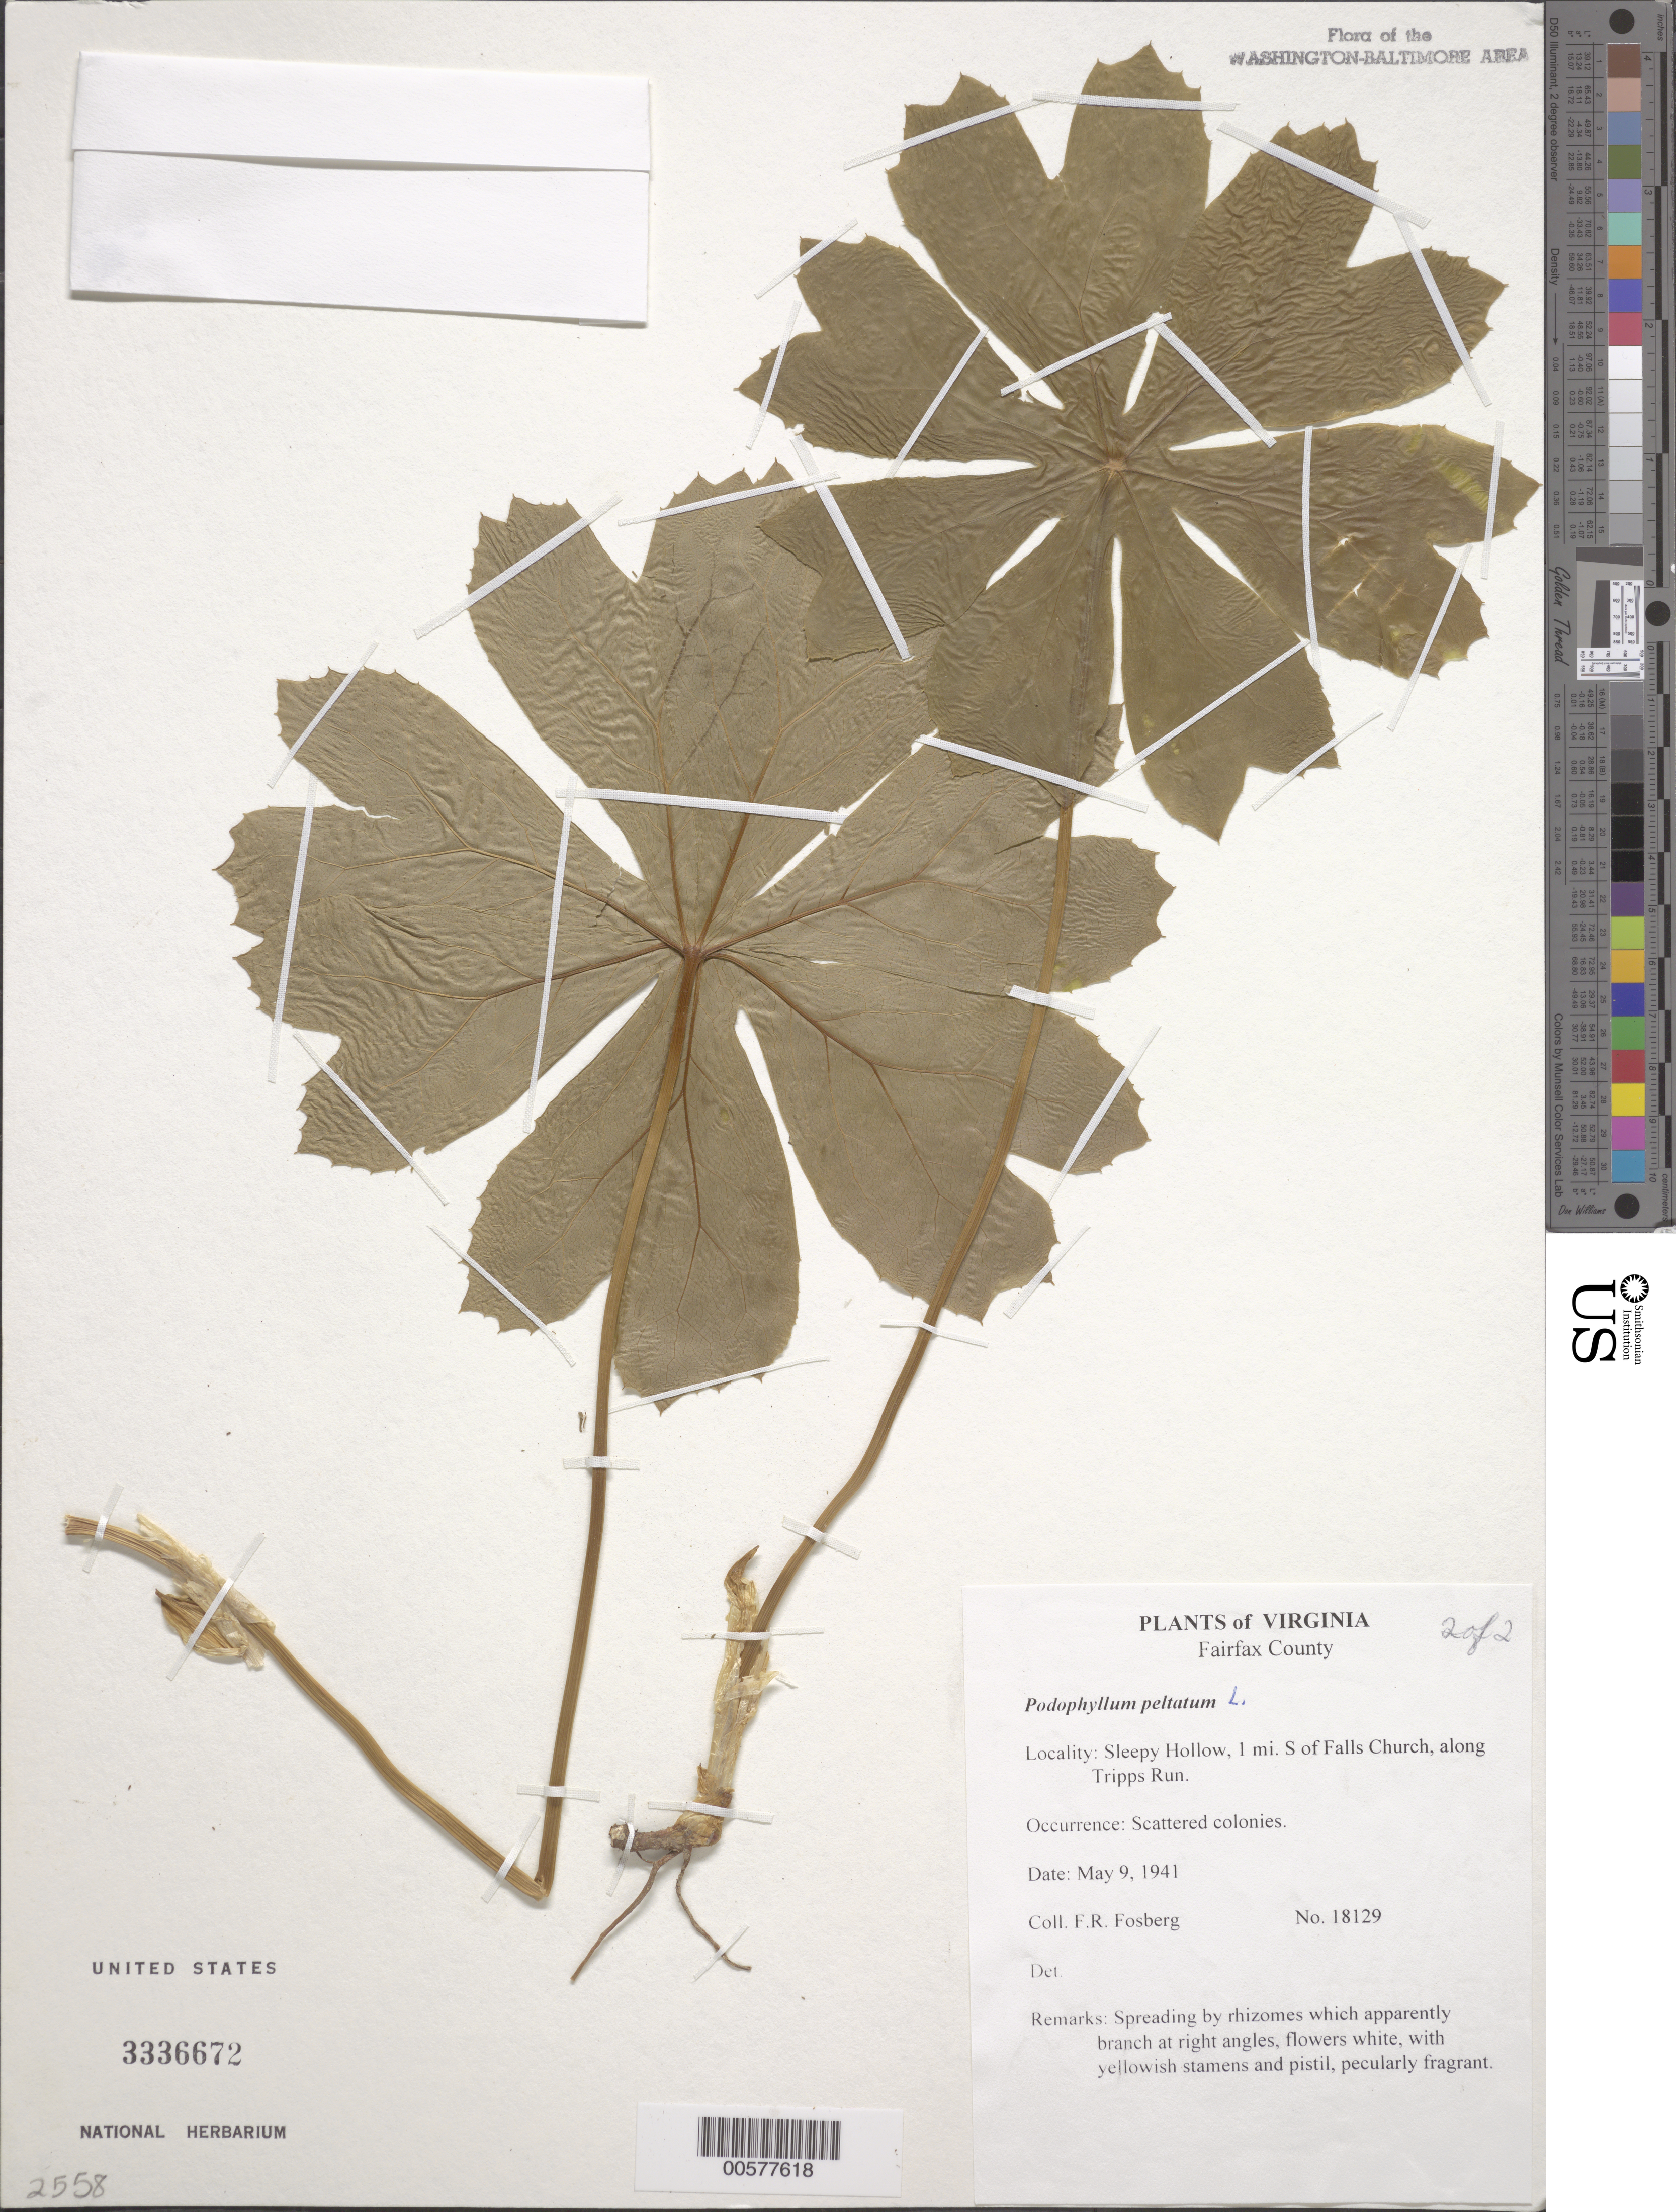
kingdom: Plantae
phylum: Tracheophyta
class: Magnoliopsida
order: Ranunculales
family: Berberidaceae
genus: Podophyllum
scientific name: Podophyllum peltatum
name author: L.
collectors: F. R. Fosberg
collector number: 18129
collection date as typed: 09 May 1941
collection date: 1941-05-09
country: United States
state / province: Virginia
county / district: Fairfax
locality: Sleepy Hollow, 1 mi. S of Falls Church, along Tripps Run.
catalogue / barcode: US 3336672